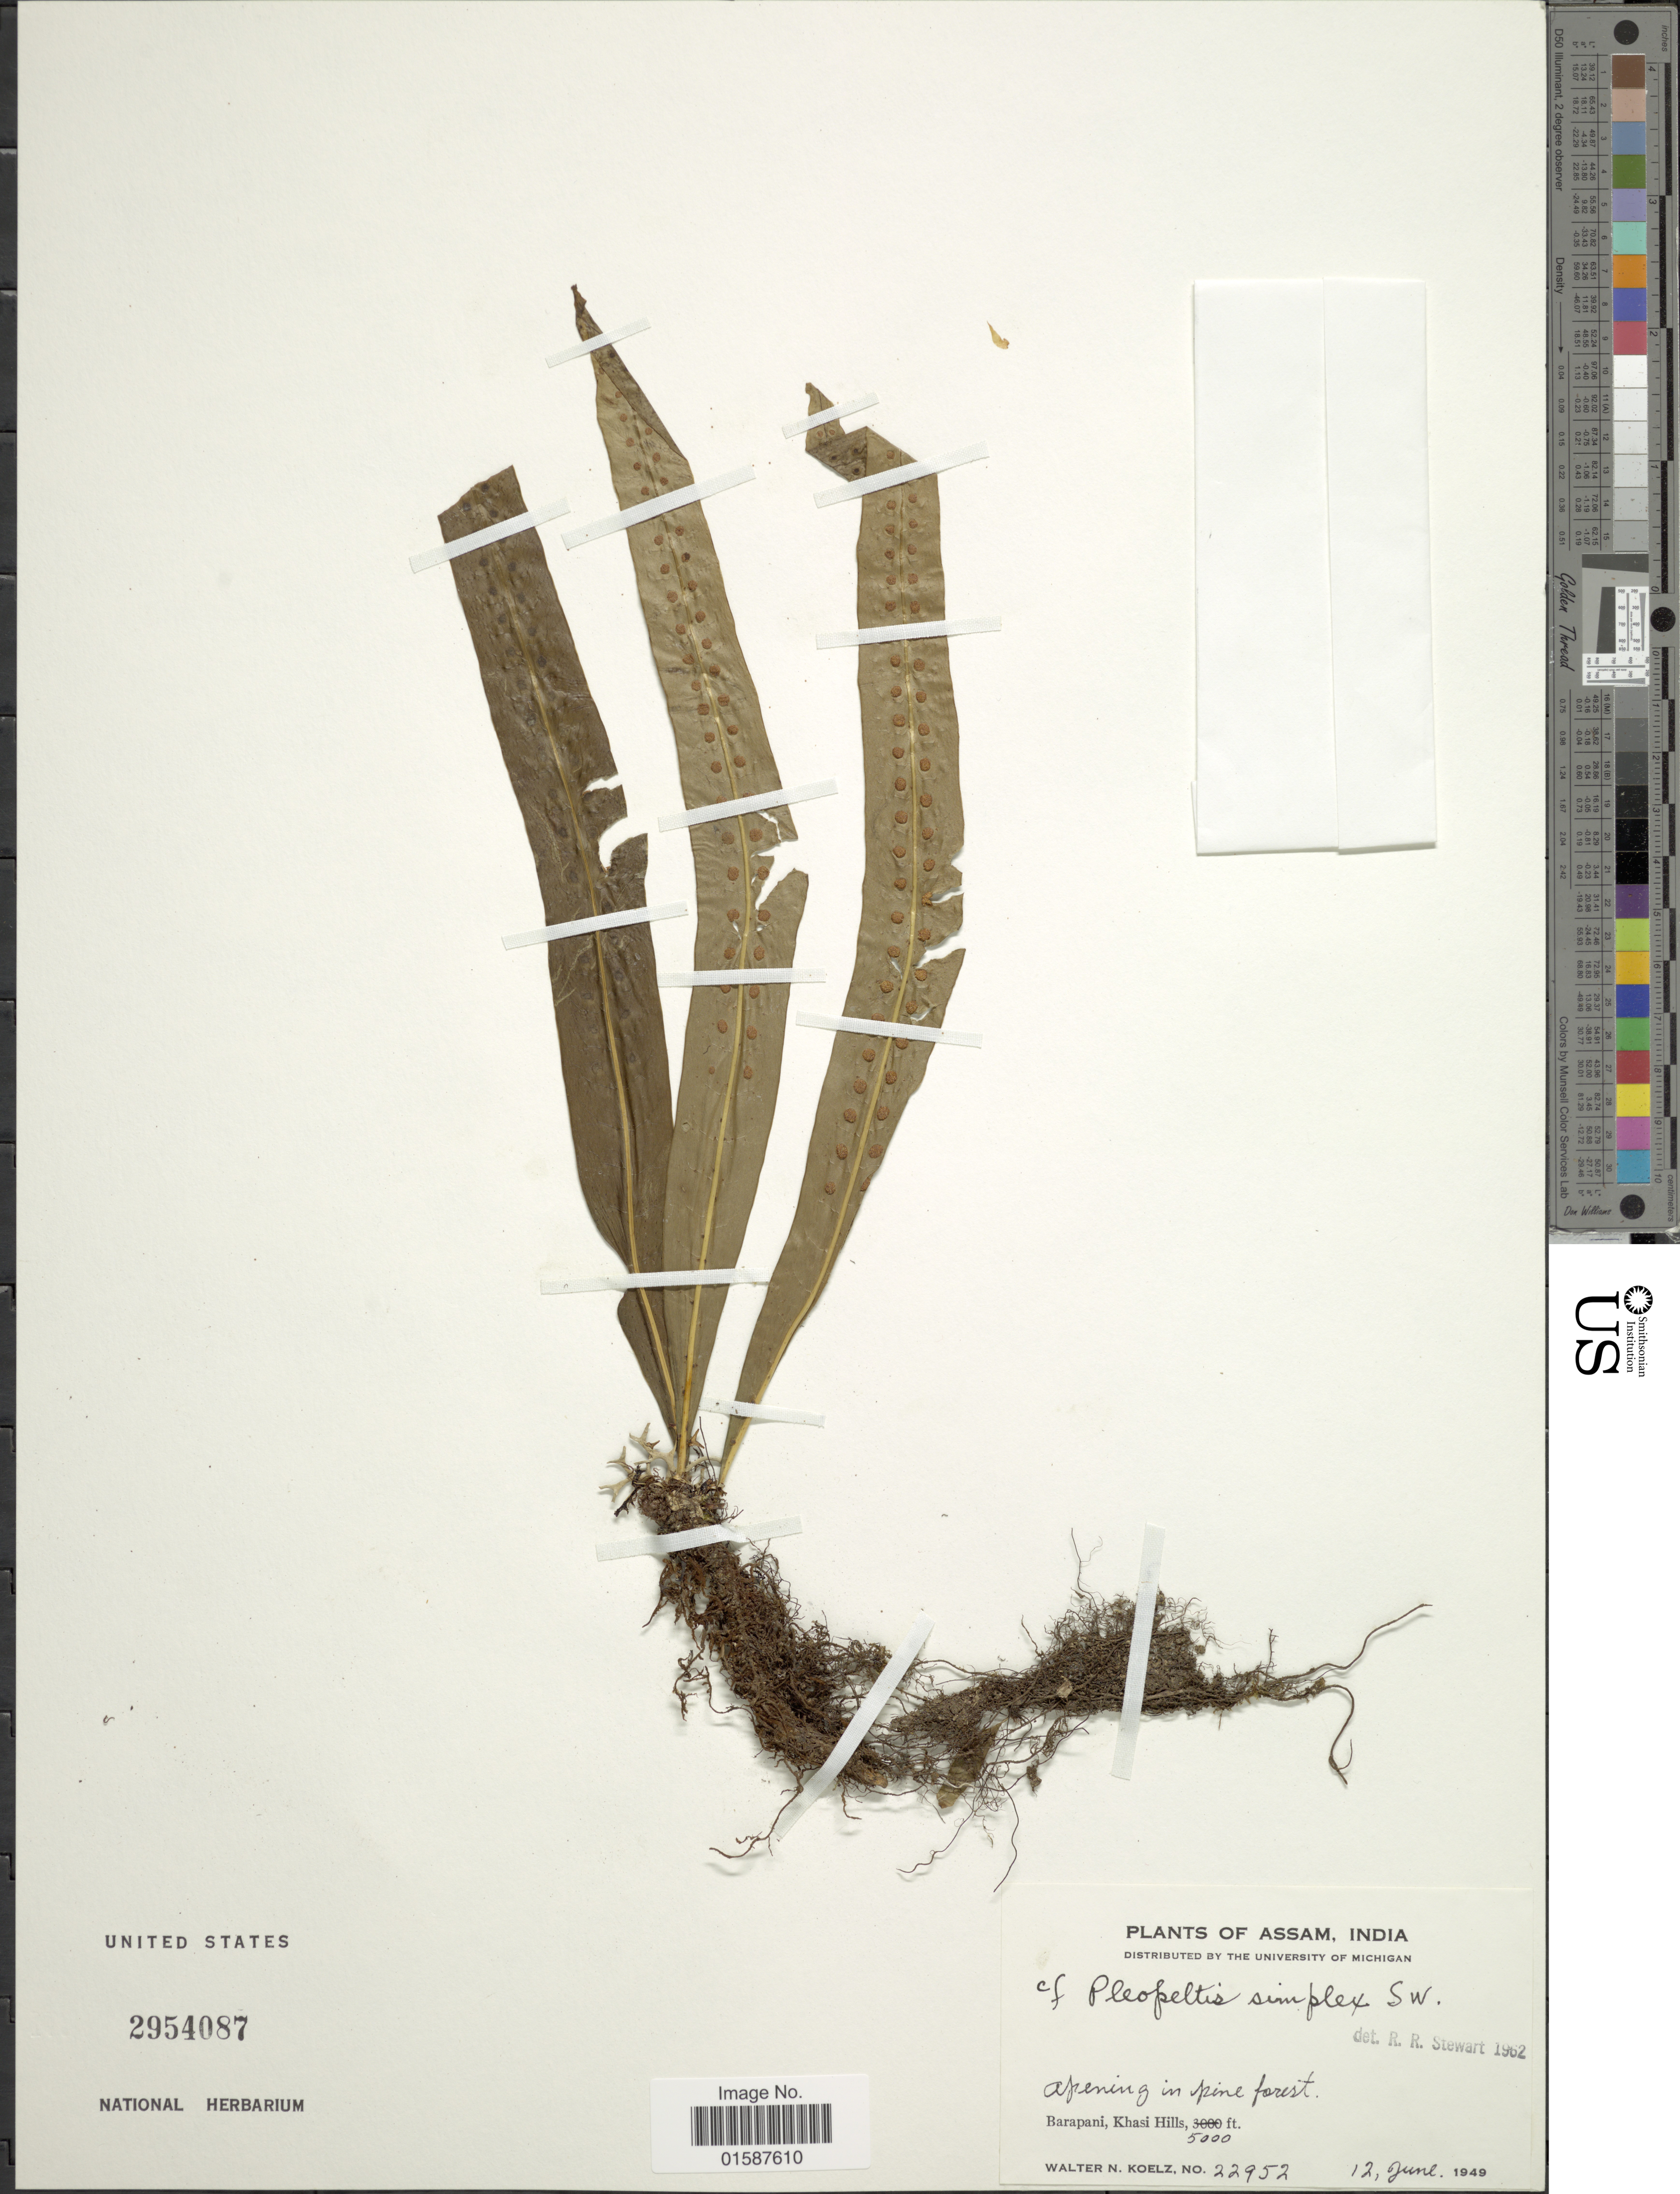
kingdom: Plantae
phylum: Tracheophyta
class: Polypodiopsida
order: Polypodiales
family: Polypodiaceae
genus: Lepisorus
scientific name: Lepisorus excavatus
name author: (Bory ex Willd.) Ching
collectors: W. N. Koelz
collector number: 22952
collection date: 1949-06-12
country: India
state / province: Meghalaya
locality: Assam, Barapani, Khasi Hills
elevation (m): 1524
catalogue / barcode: US 2954087